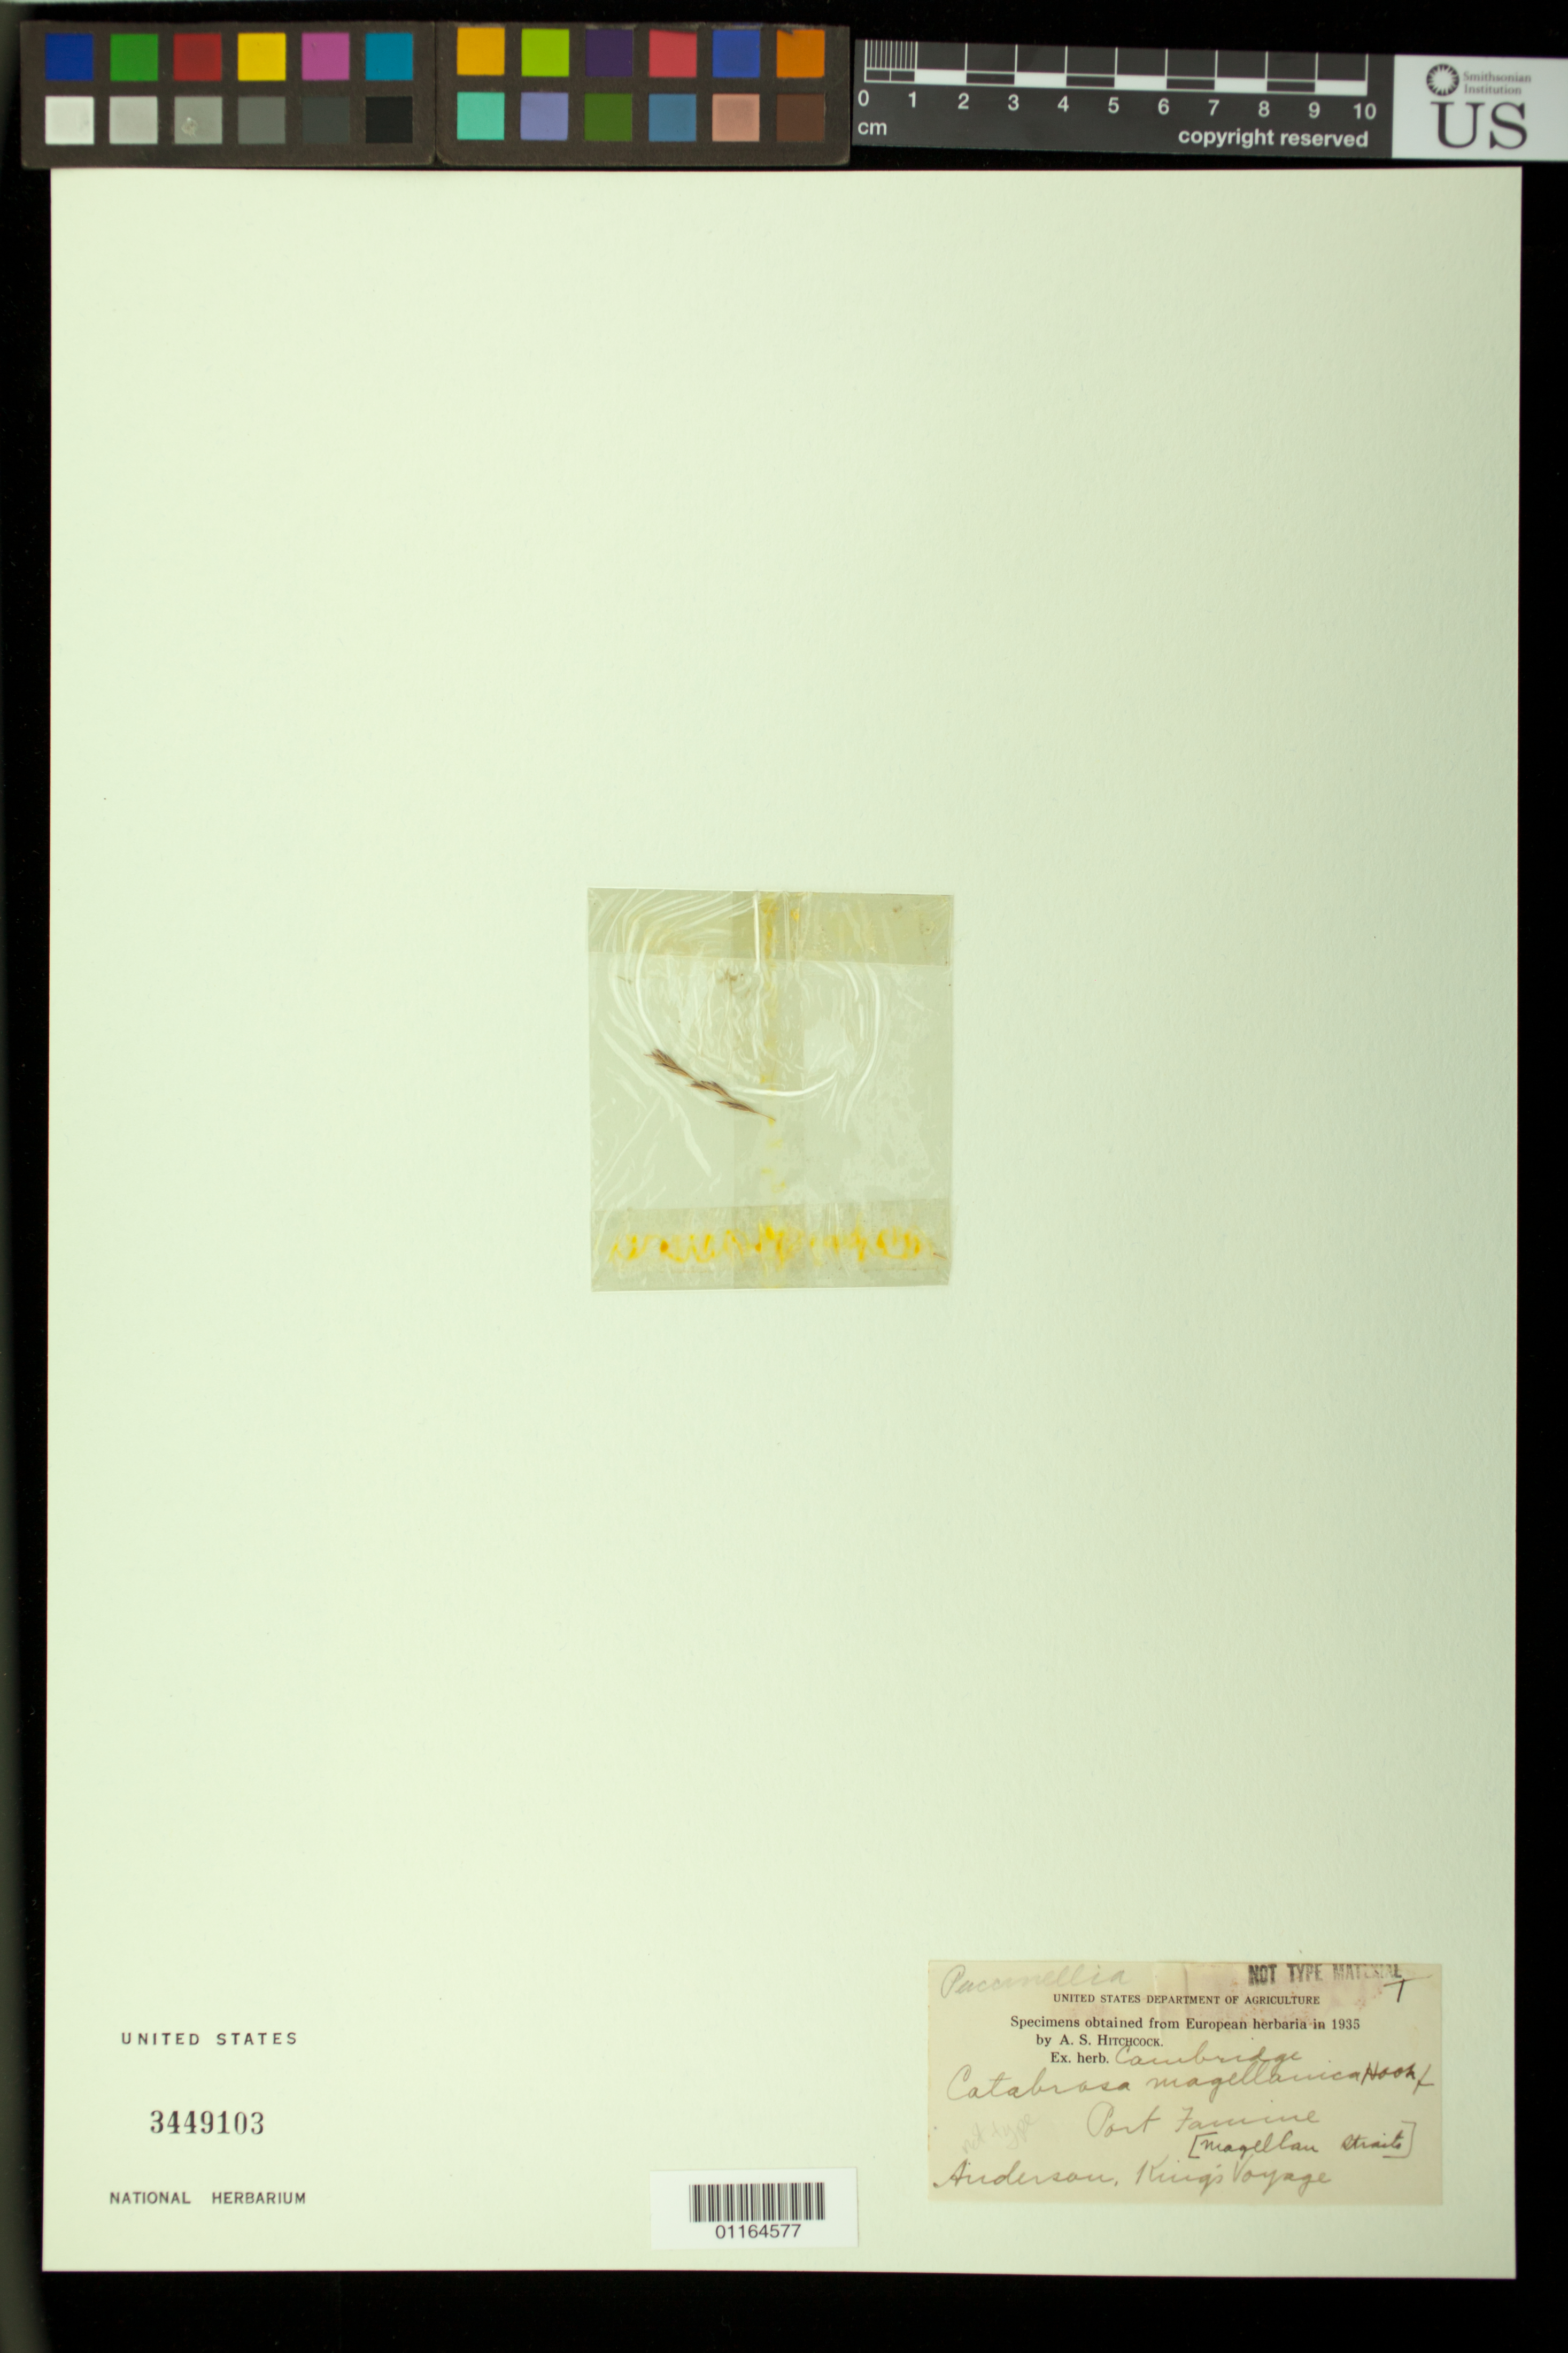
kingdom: Plantae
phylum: Tracheophyta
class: Liliopsida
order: Poales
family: Poaceae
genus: Catabrosa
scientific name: Catabrosa magellanica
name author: Hook. f.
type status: Type Collection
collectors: J. Anderson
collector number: King's Voyage s.n.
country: Chile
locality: Port Famine (Magellan Straits), King's Voyage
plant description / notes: Fragmentary material of type specimen ex herb. Cambridge; annotated "not type" [why??]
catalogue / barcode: US 3449103